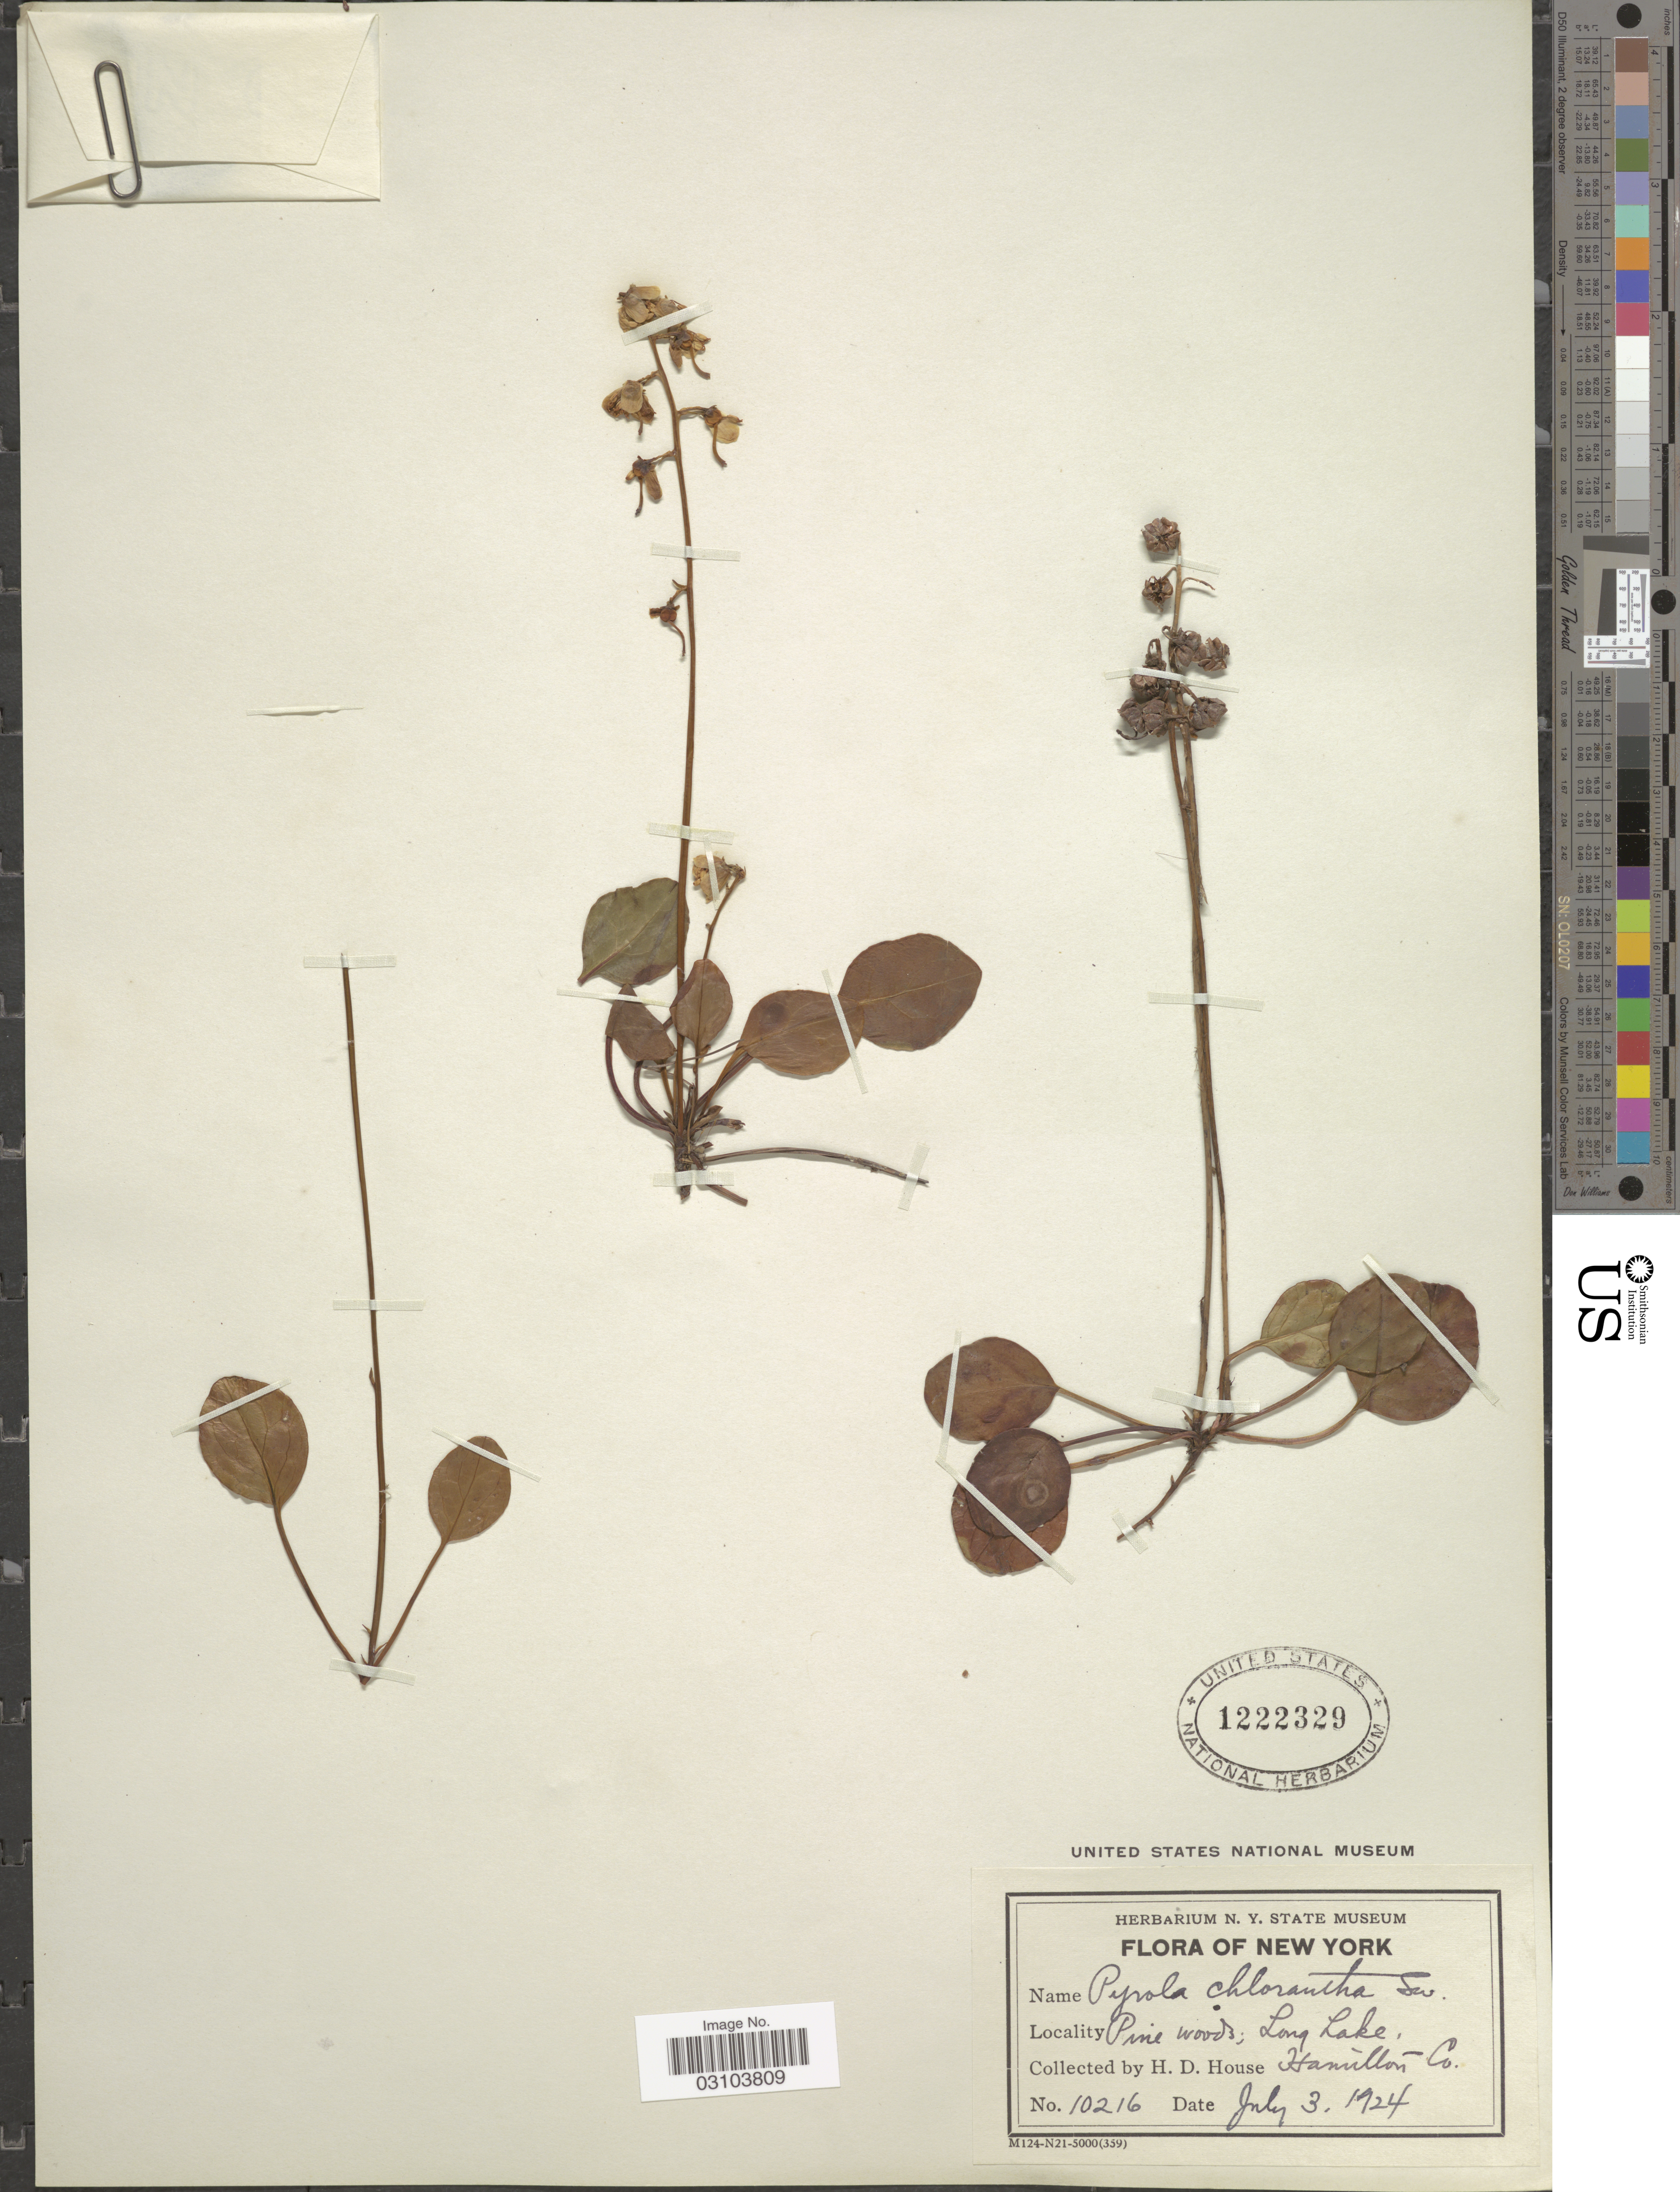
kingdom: Plantae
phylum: Tracheophyta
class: Magnoliopsida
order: Ericales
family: Ericaceae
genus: Pyrola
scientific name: Pyrola chlorantha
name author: Schweigg.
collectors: H. D. House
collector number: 10216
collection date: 1924-07-03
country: United States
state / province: New York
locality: Pine woods; Long Lake. Hamilton Co.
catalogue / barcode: US 1222329